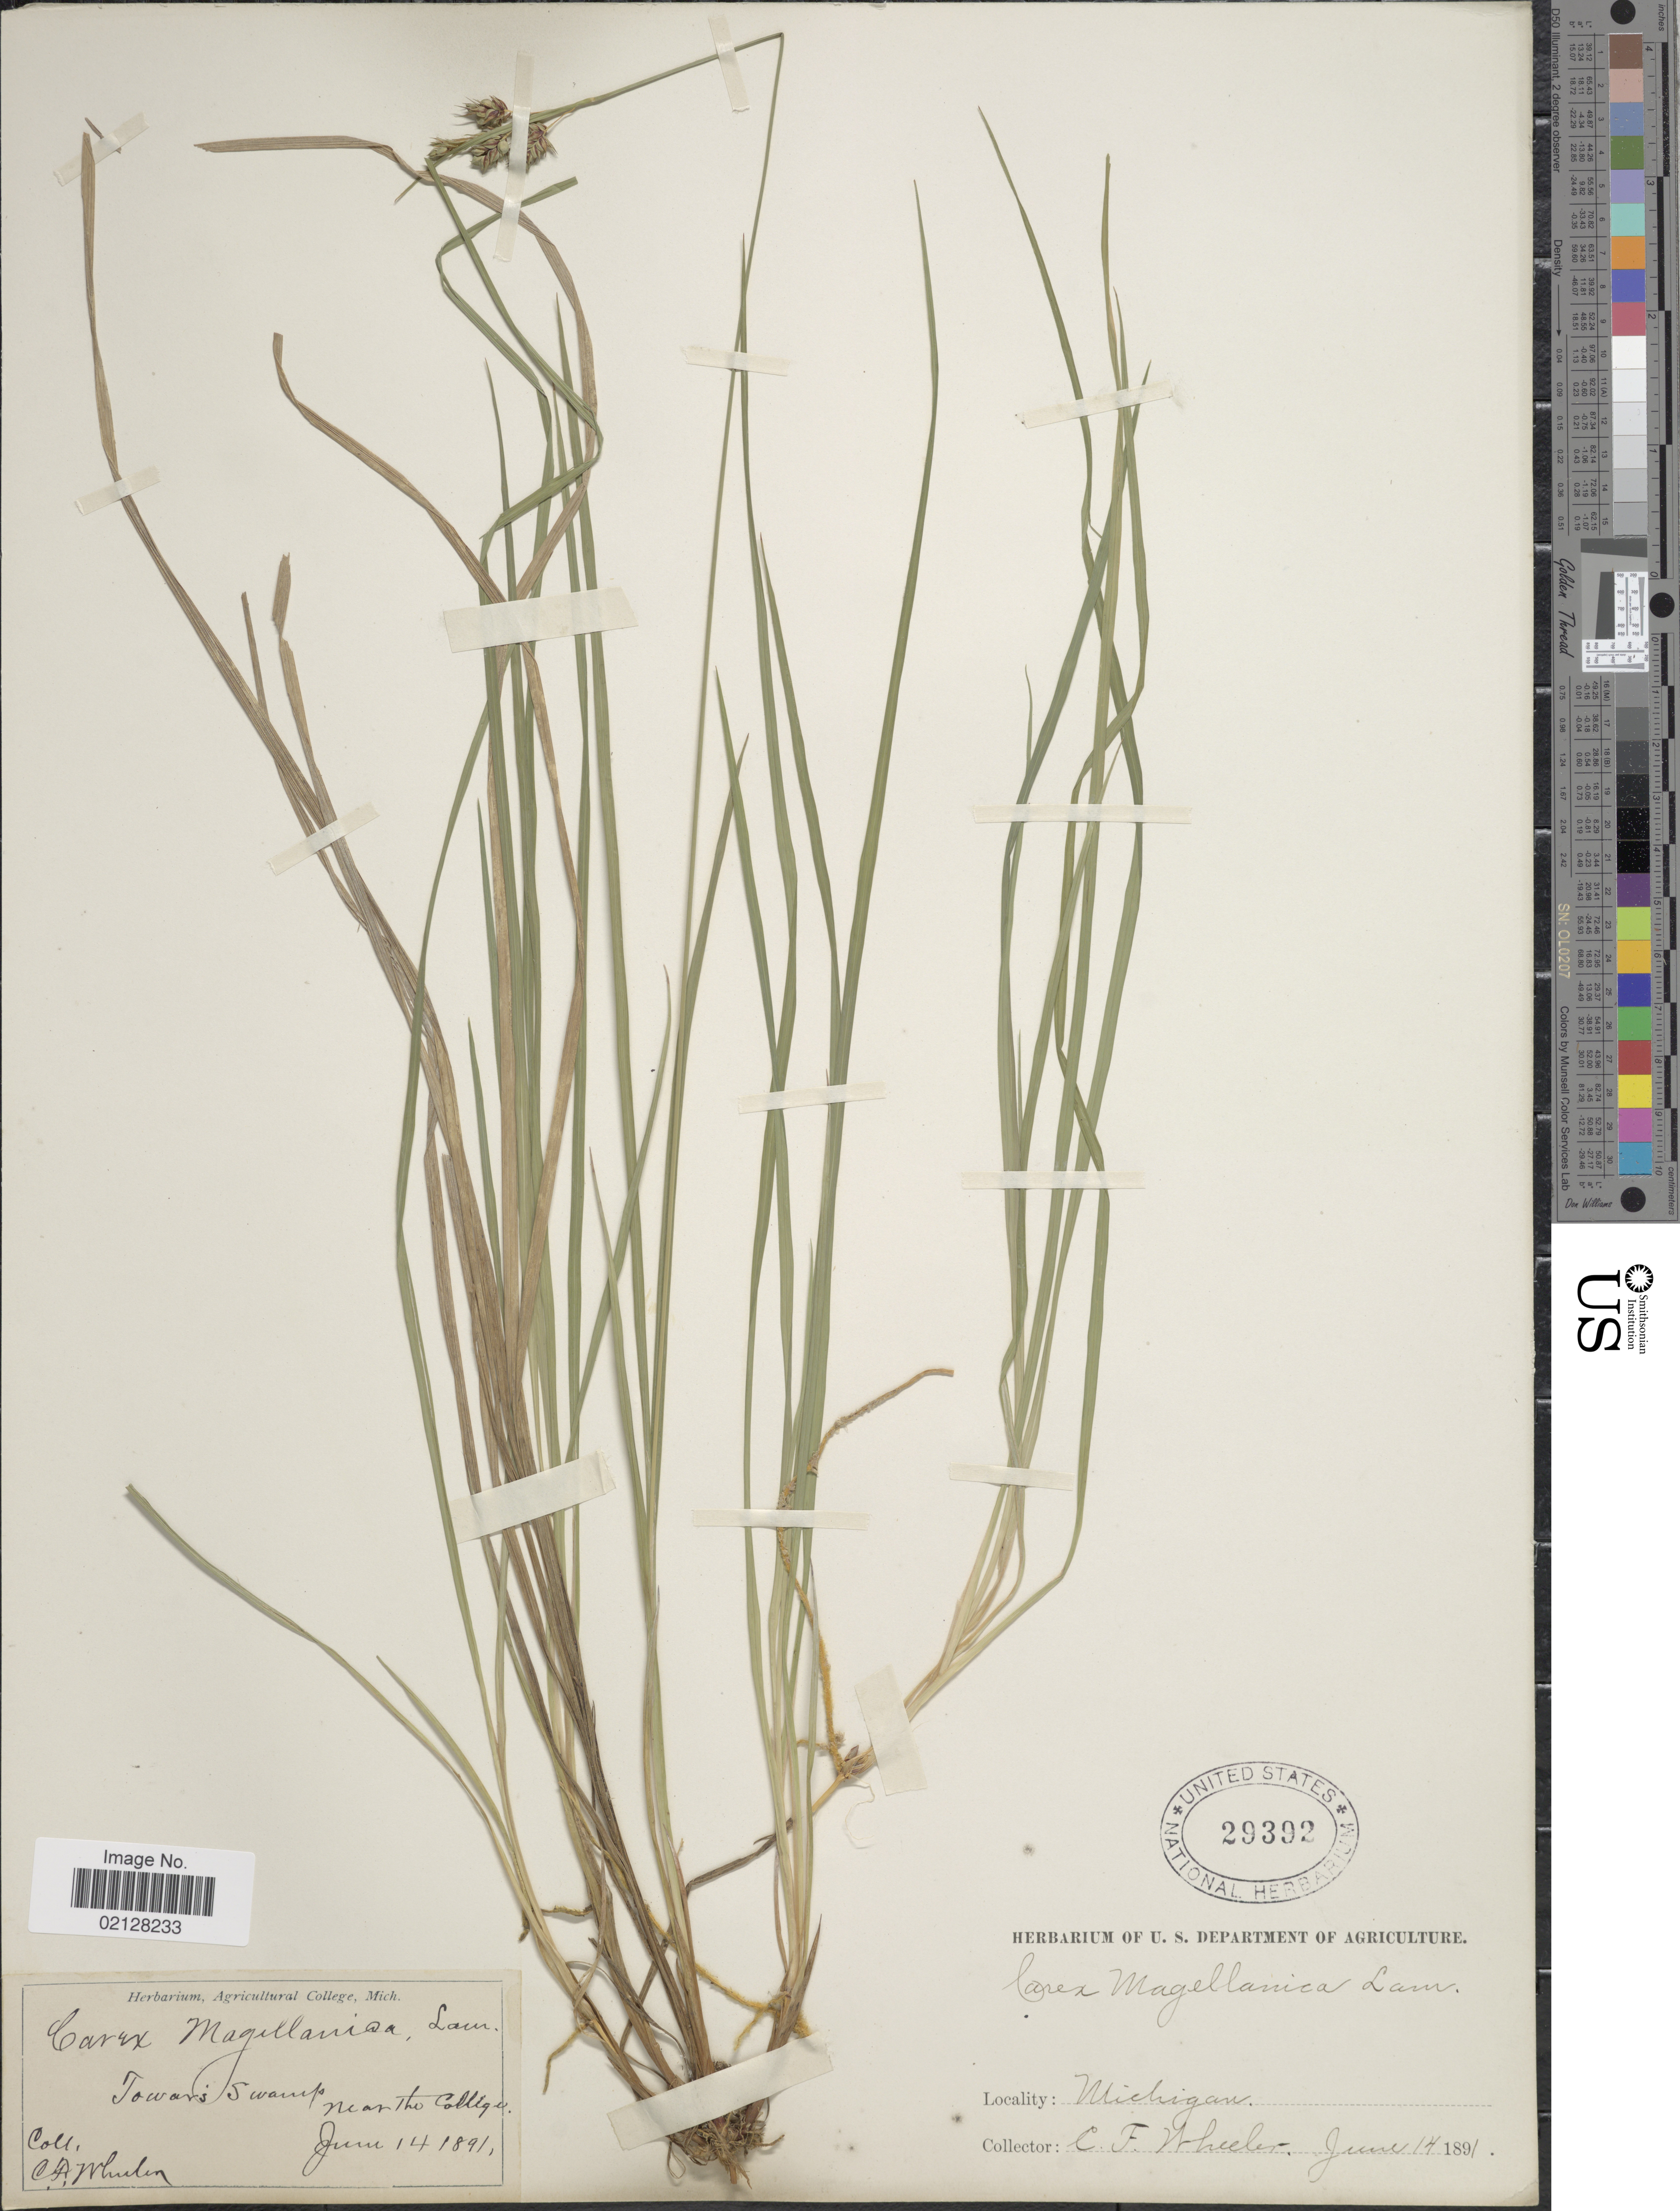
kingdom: Plantae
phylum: Tracheophyta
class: Liliopsida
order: Poales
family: Cyperaceae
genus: Carex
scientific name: Carex magellanica subsp. irrigua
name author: (Wahlenb.) Hiitonen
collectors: C. Wheeler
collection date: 1891-06-14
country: United States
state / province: Michigan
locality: Towar's Swamp, near the College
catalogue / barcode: US 29392